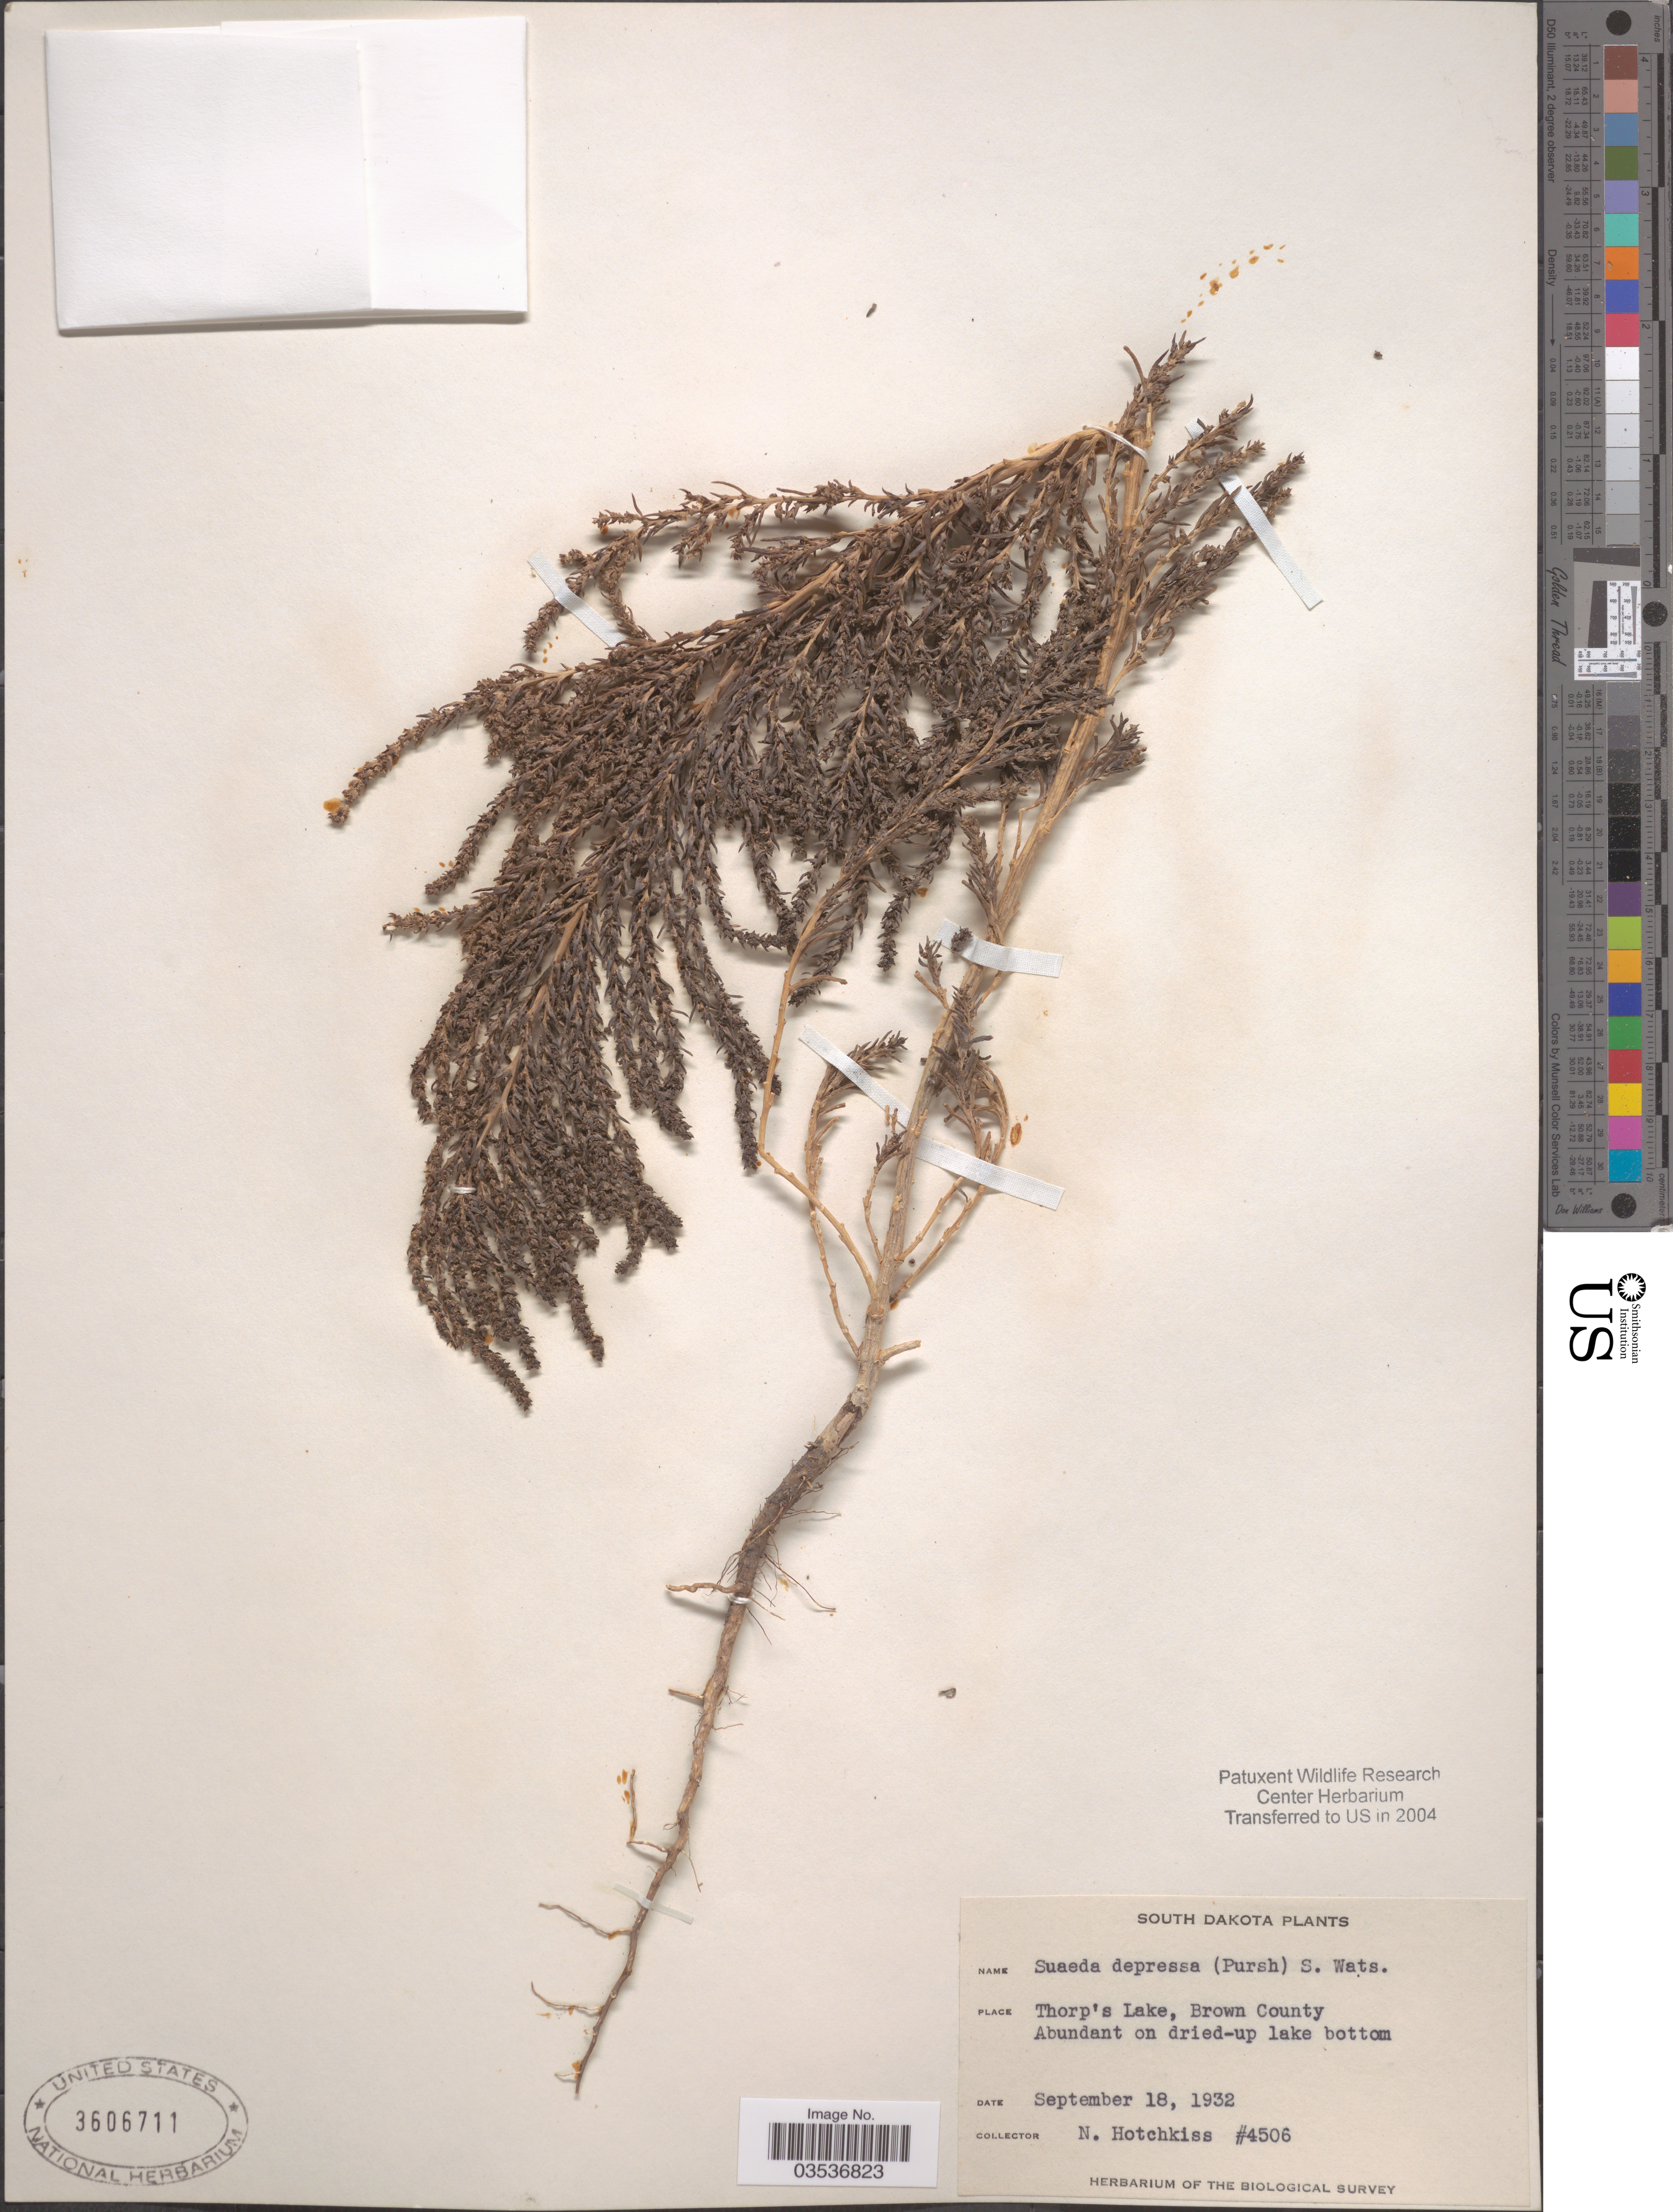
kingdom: Plantae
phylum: Tracheophyta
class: Magnoliopsida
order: Caryophyllales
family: Amaranthaceae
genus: Suaeda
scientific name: Suaeda depressa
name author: (Pursh) S. Watson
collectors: N. Hotchkiss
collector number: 4506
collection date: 1932-09-18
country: United States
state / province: South Dakota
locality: Thorp's Lake, Brown County.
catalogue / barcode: US 3606711